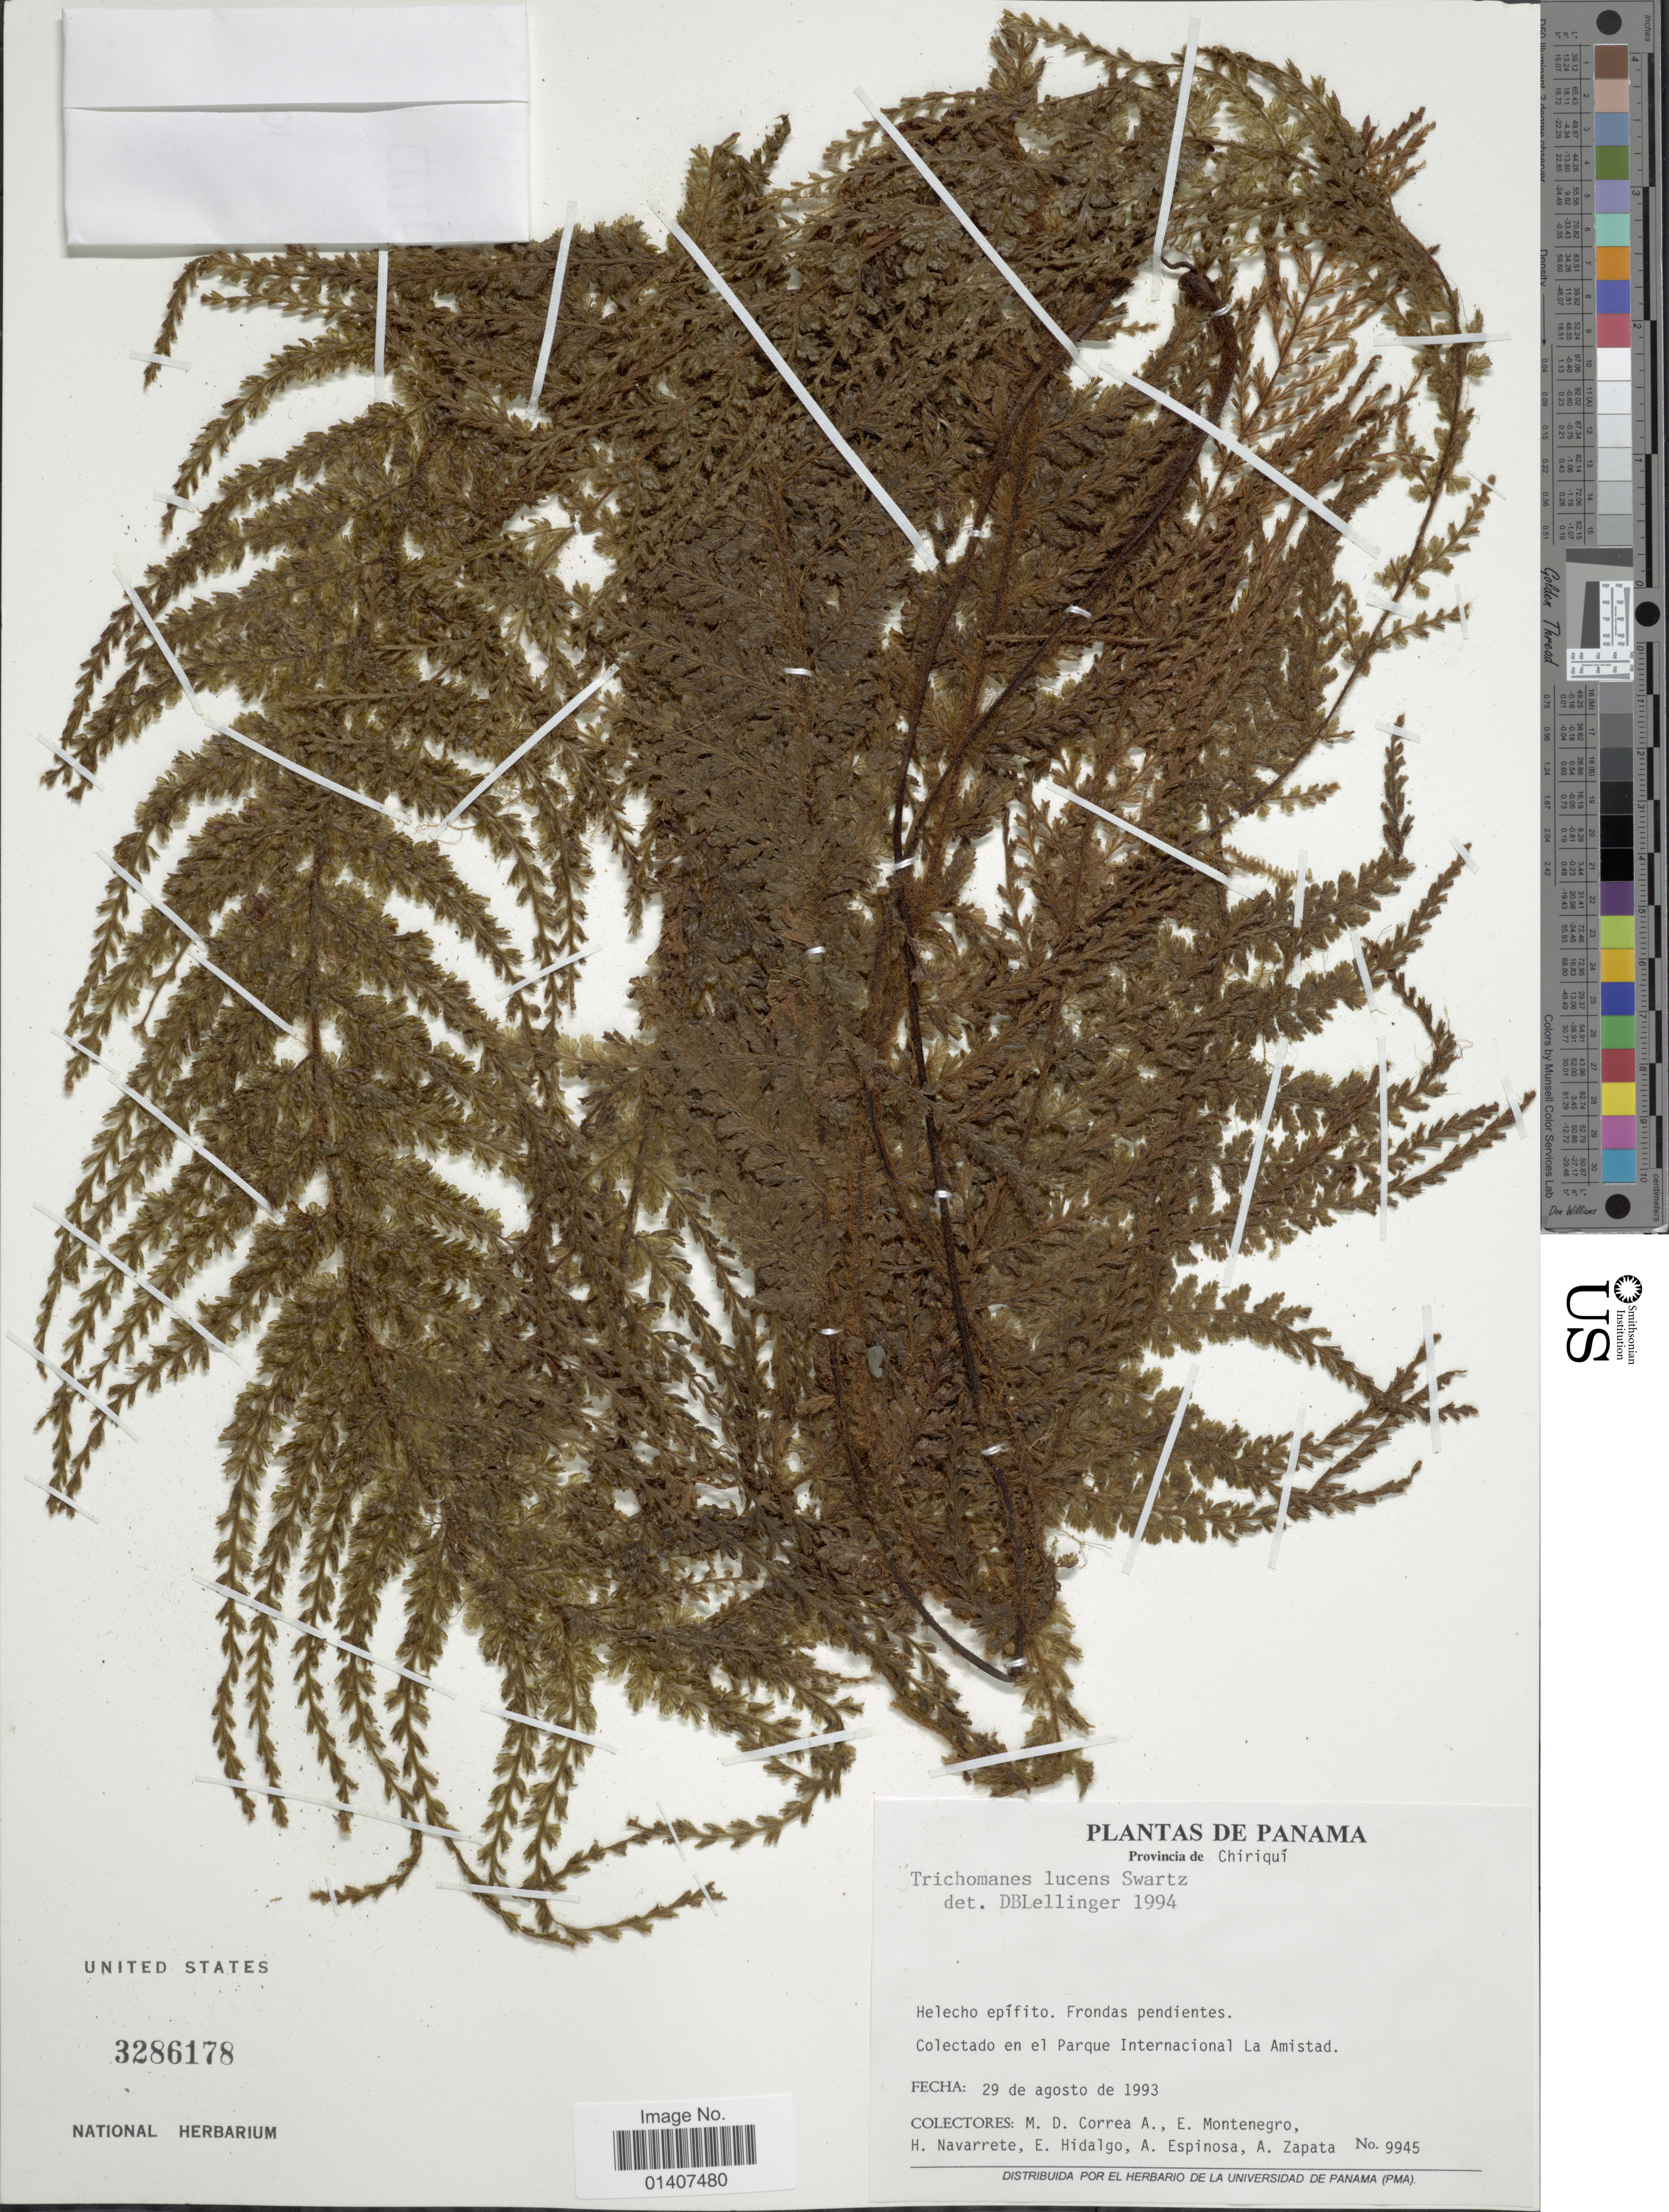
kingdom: Plantae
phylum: Tracheophyta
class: Polypodiopsida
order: Hymenophyllales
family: Hymenophyllaceae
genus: Trichomanes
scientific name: Trichomanes lucens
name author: Sw.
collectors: M. D. Corrêa-A., E. Montenegro, H. Navarrete, E. Hidalgo & et al.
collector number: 9945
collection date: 1993-08-29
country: Panama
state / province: Chiriqui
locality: Provincia de Chiriqui, Colectado en el Parque Internacional La Amistad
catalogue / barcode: US 3286178